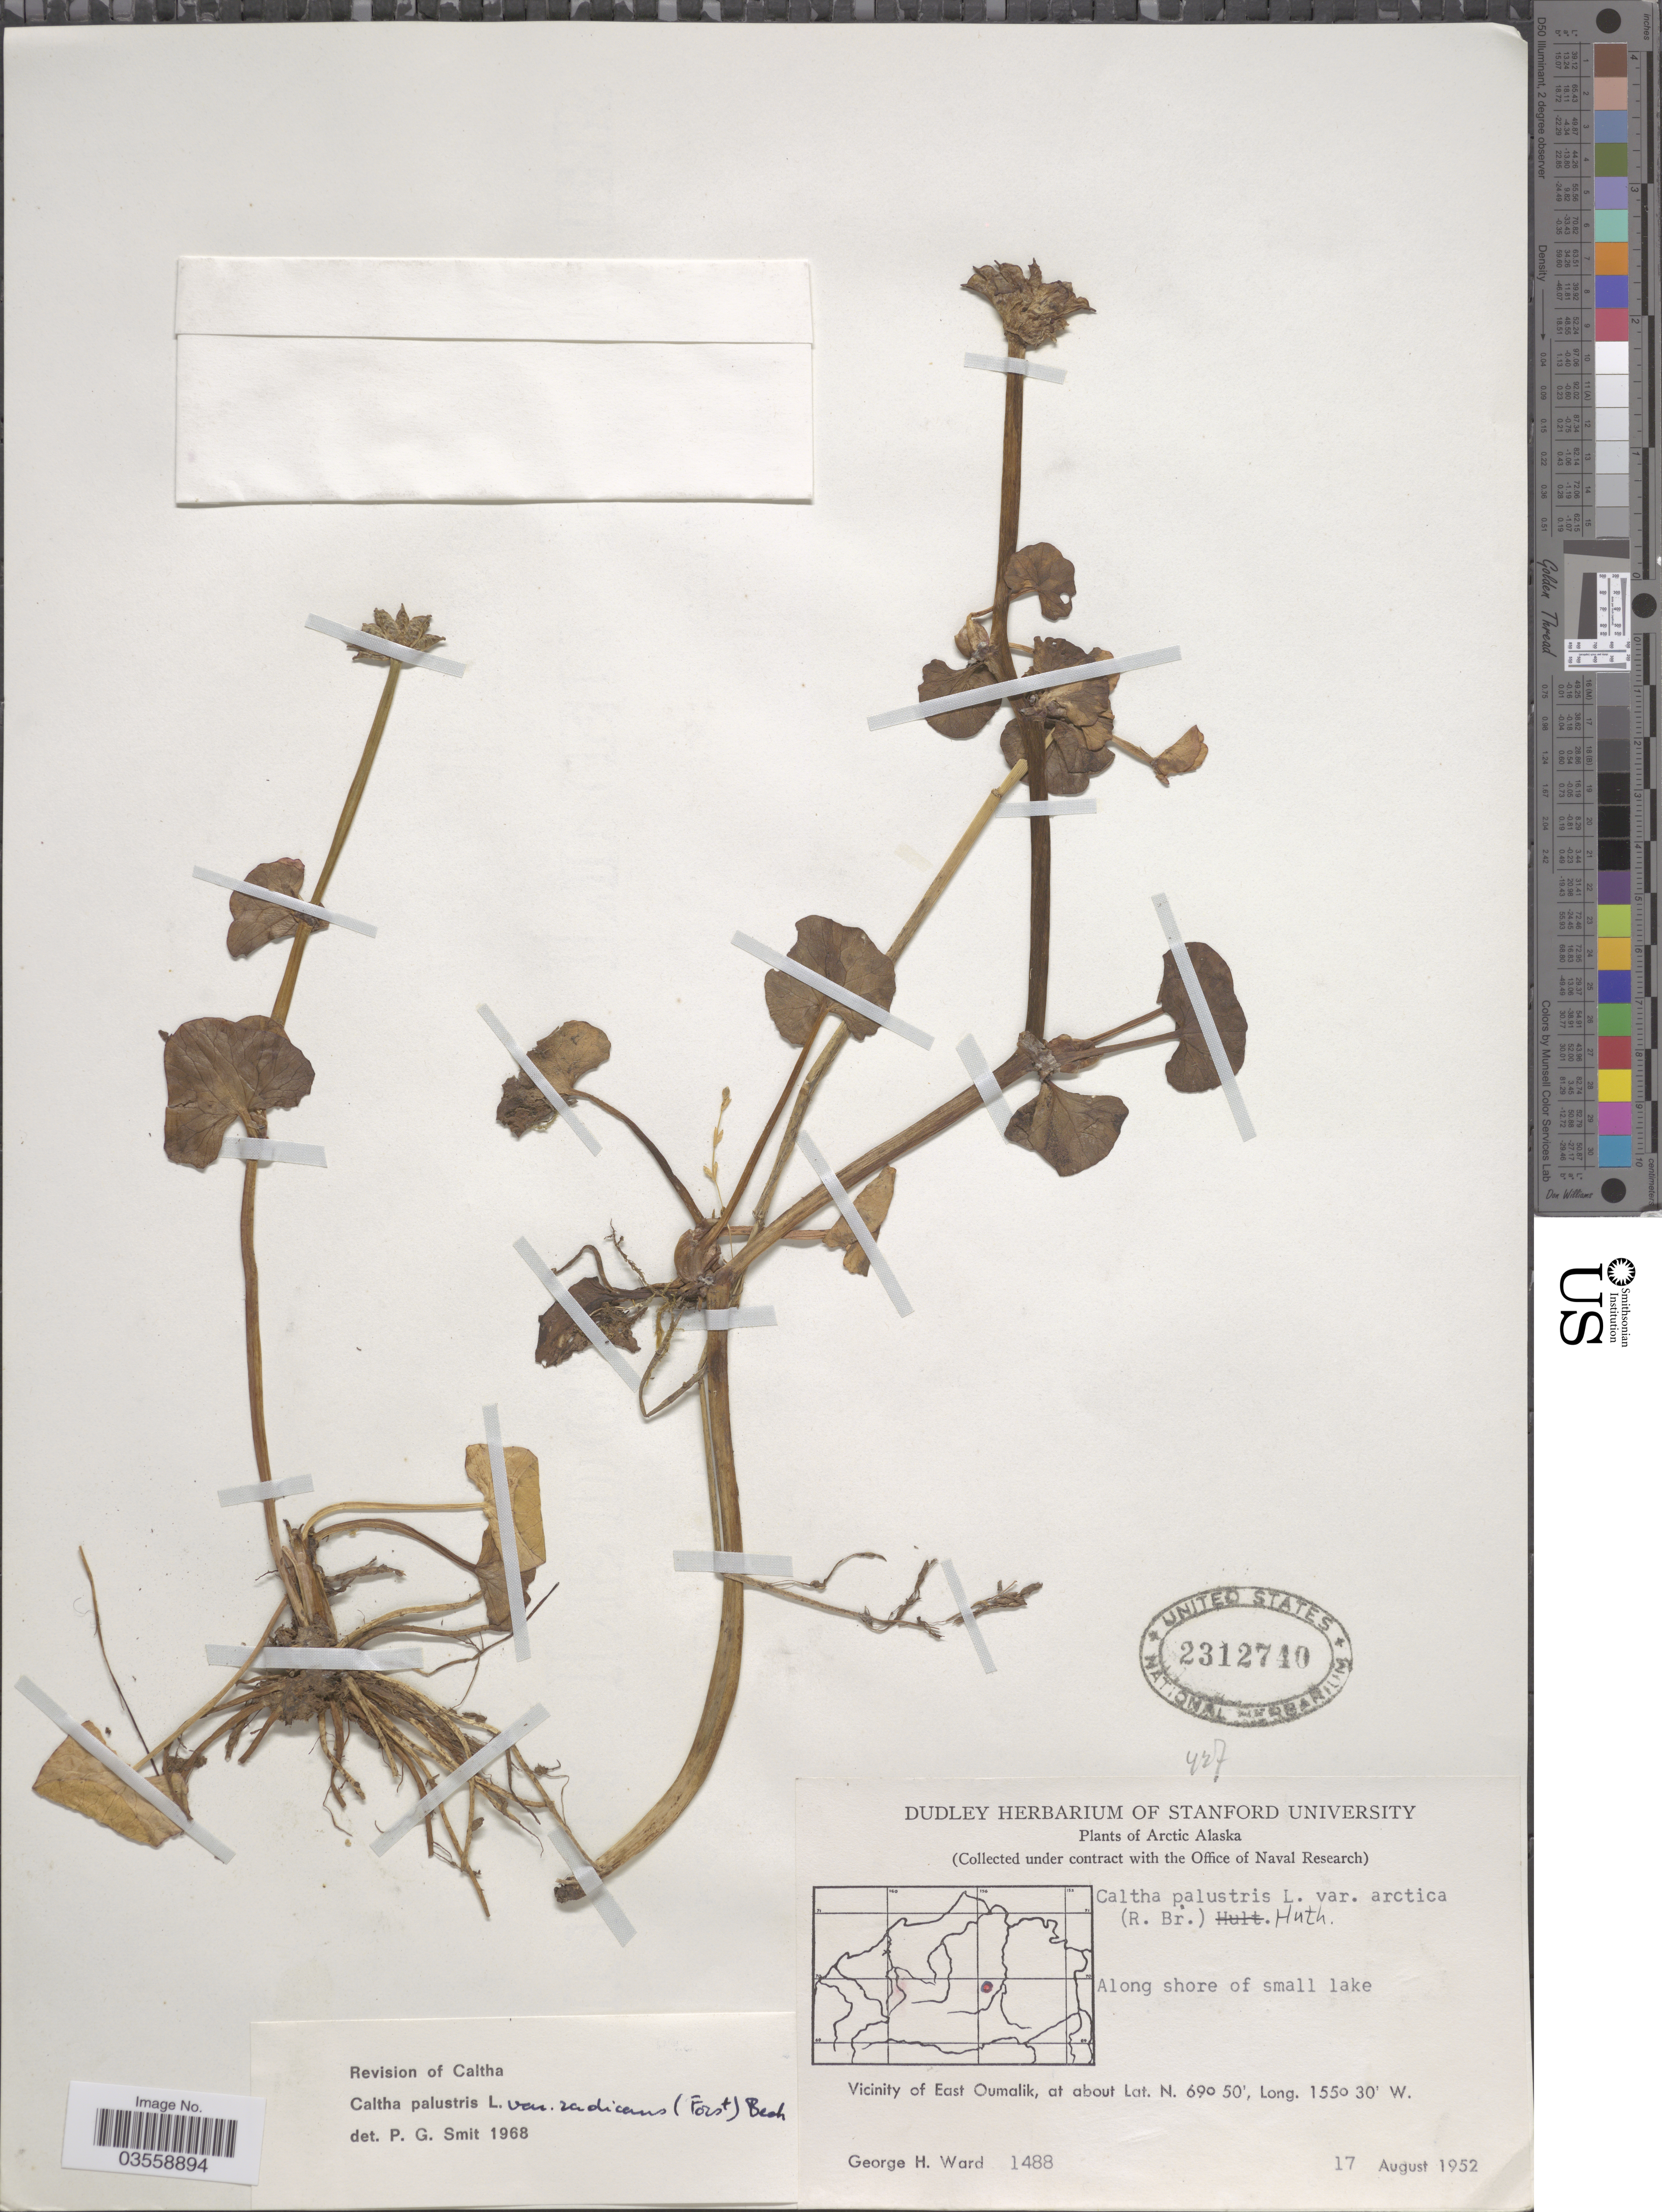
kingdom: Plantae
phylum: Tracheophyta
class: Magnoliopsida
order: Ranunculales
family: Ranunculaceae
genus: Caltha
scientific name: Caltha palustris var. radicans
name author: (T.F. Forst) Beck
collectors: G. H. Ward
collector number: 1488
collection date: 1952-08-17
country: United States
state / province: Alaska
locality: Arctic Alaska. Along shore of small lake. Vicinity of East Oumalik.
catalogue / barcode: US 2312740